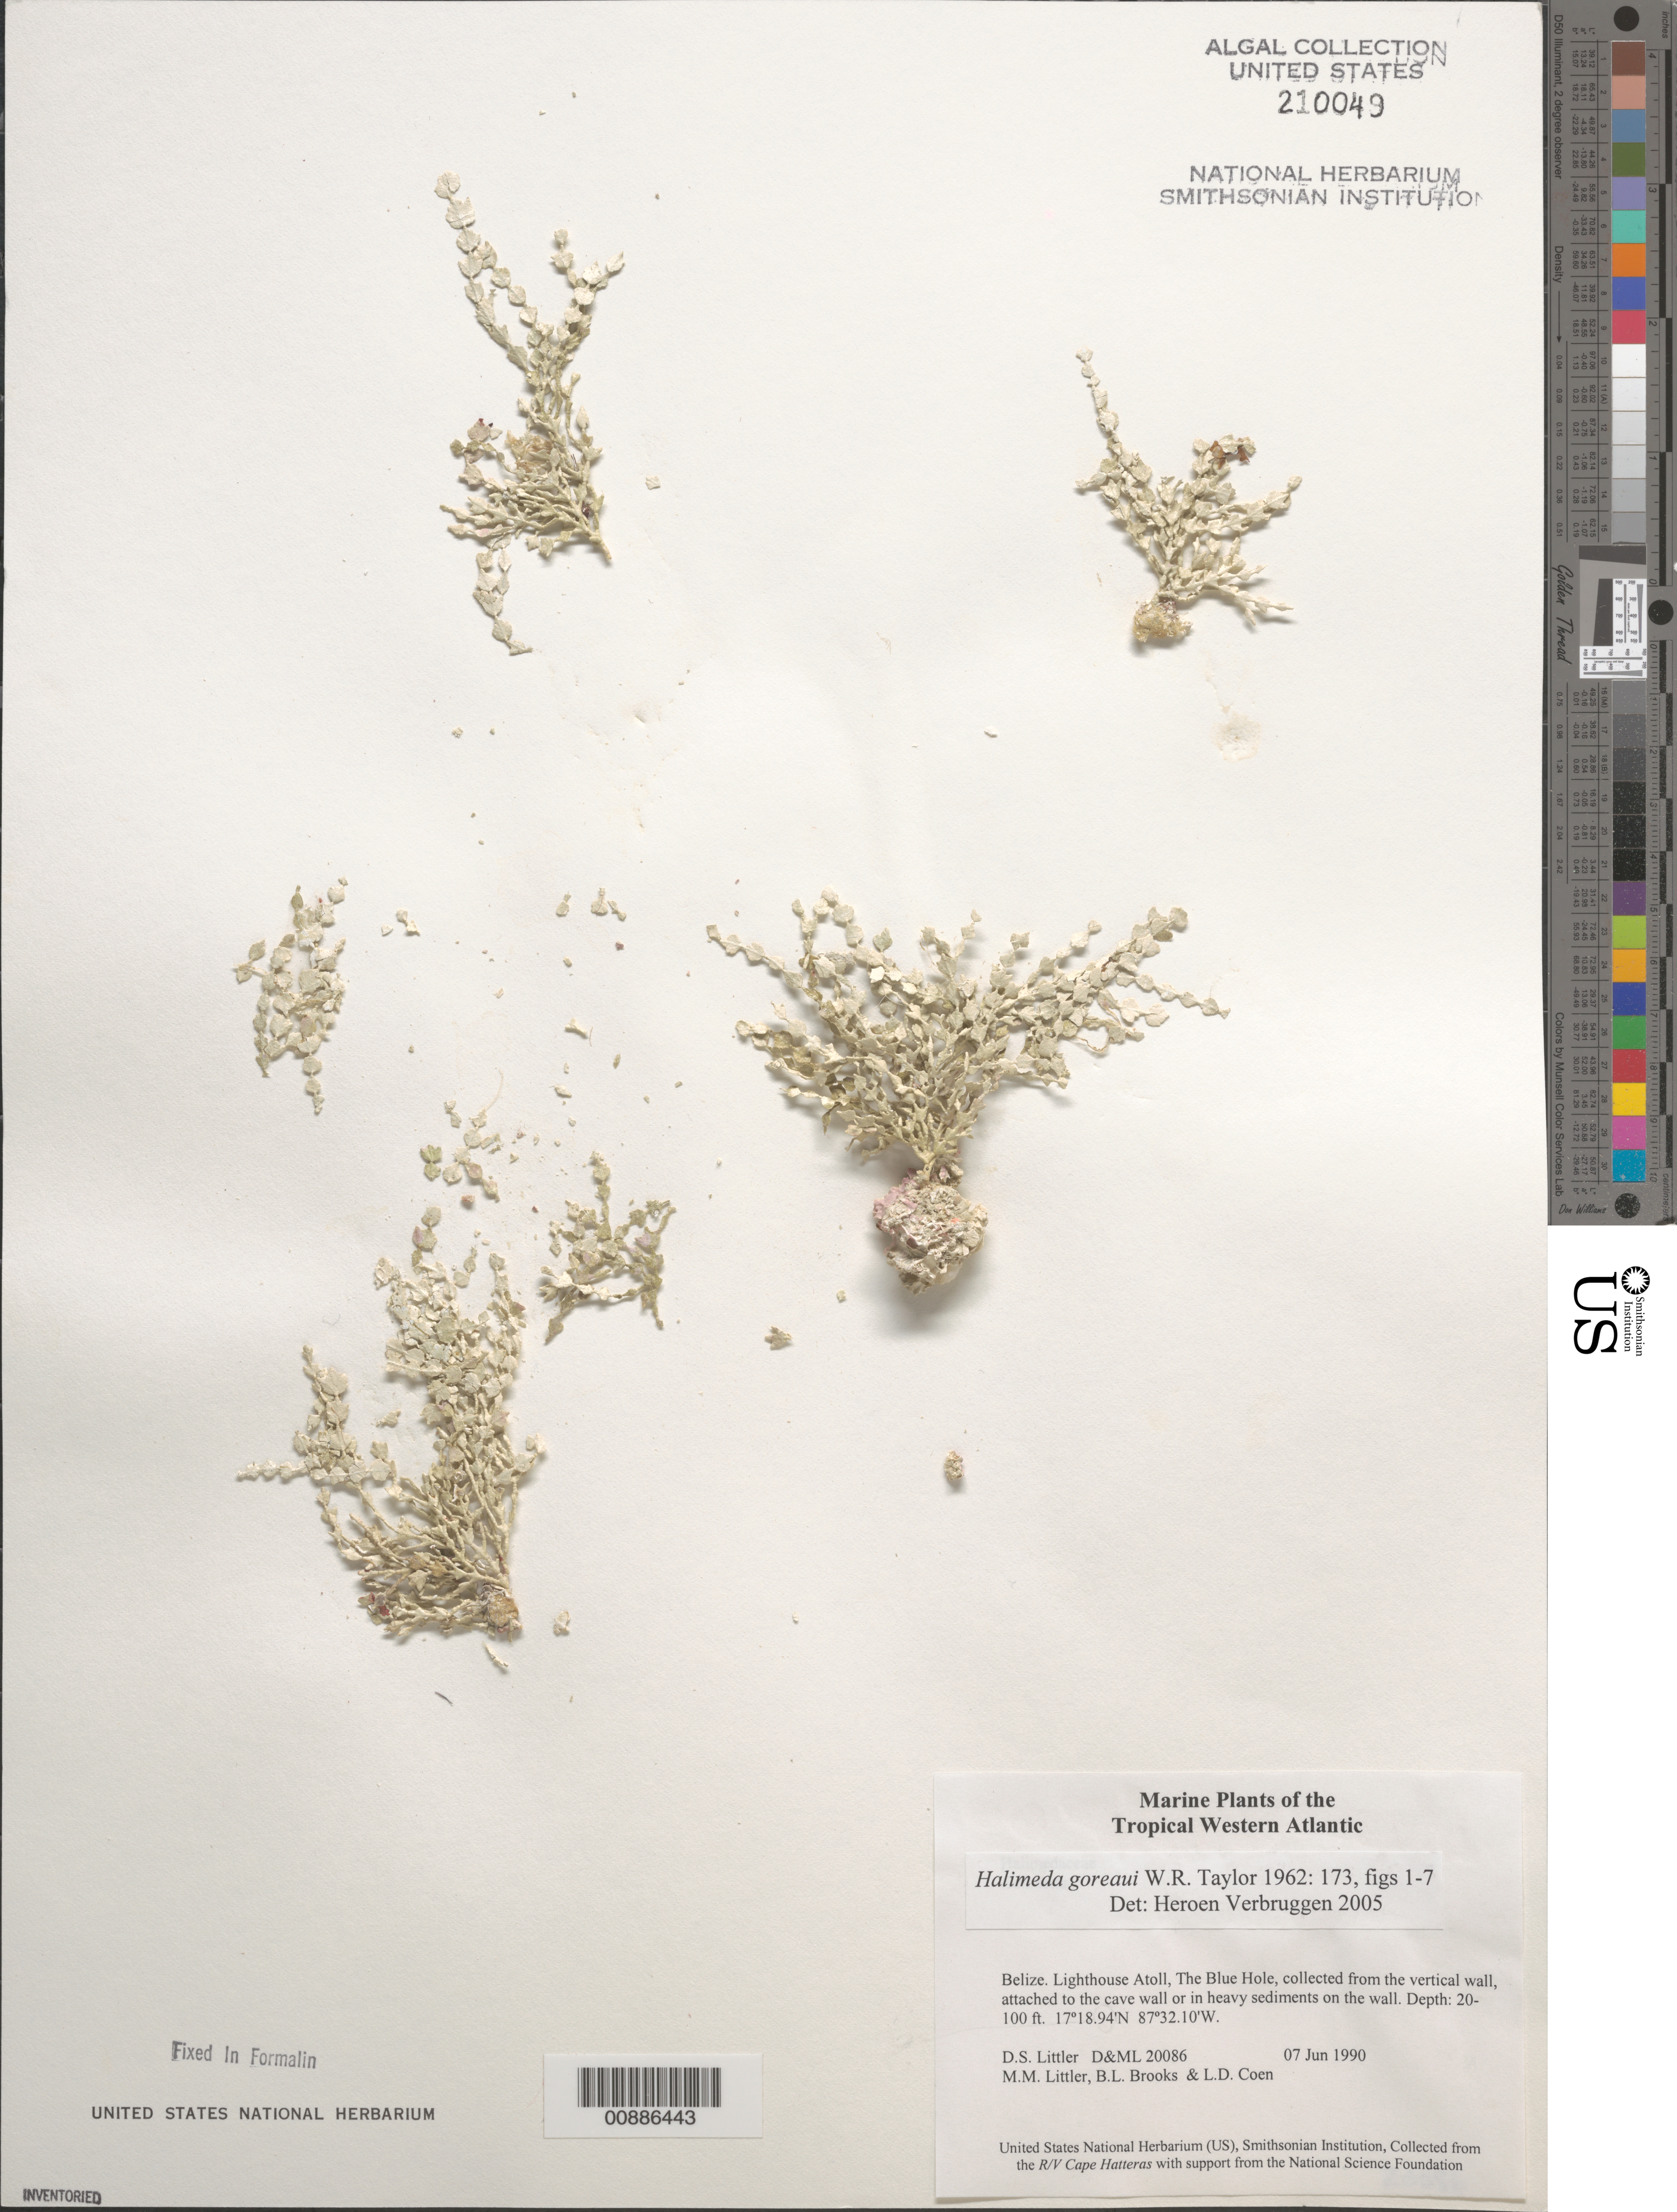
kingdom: Plantae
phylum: Chlorophyta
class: Ulvophyceae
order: Bryopsidales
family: Halimedaceae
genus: Halimeda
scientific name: Halimeda goreaui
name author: W.R. Taylor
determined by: Verbruggen, H.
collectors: D. S. Littler, M. M. Littler, B. Brooks & L. Coen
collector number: D&ML 20086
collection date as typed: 07 Jun 1990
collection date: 1990-06-07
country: Belize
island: Lighthouse Reef Atoll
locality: The Blue Hole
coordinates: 17 18.94'N, 87 32.10'W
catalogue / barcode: US 210049